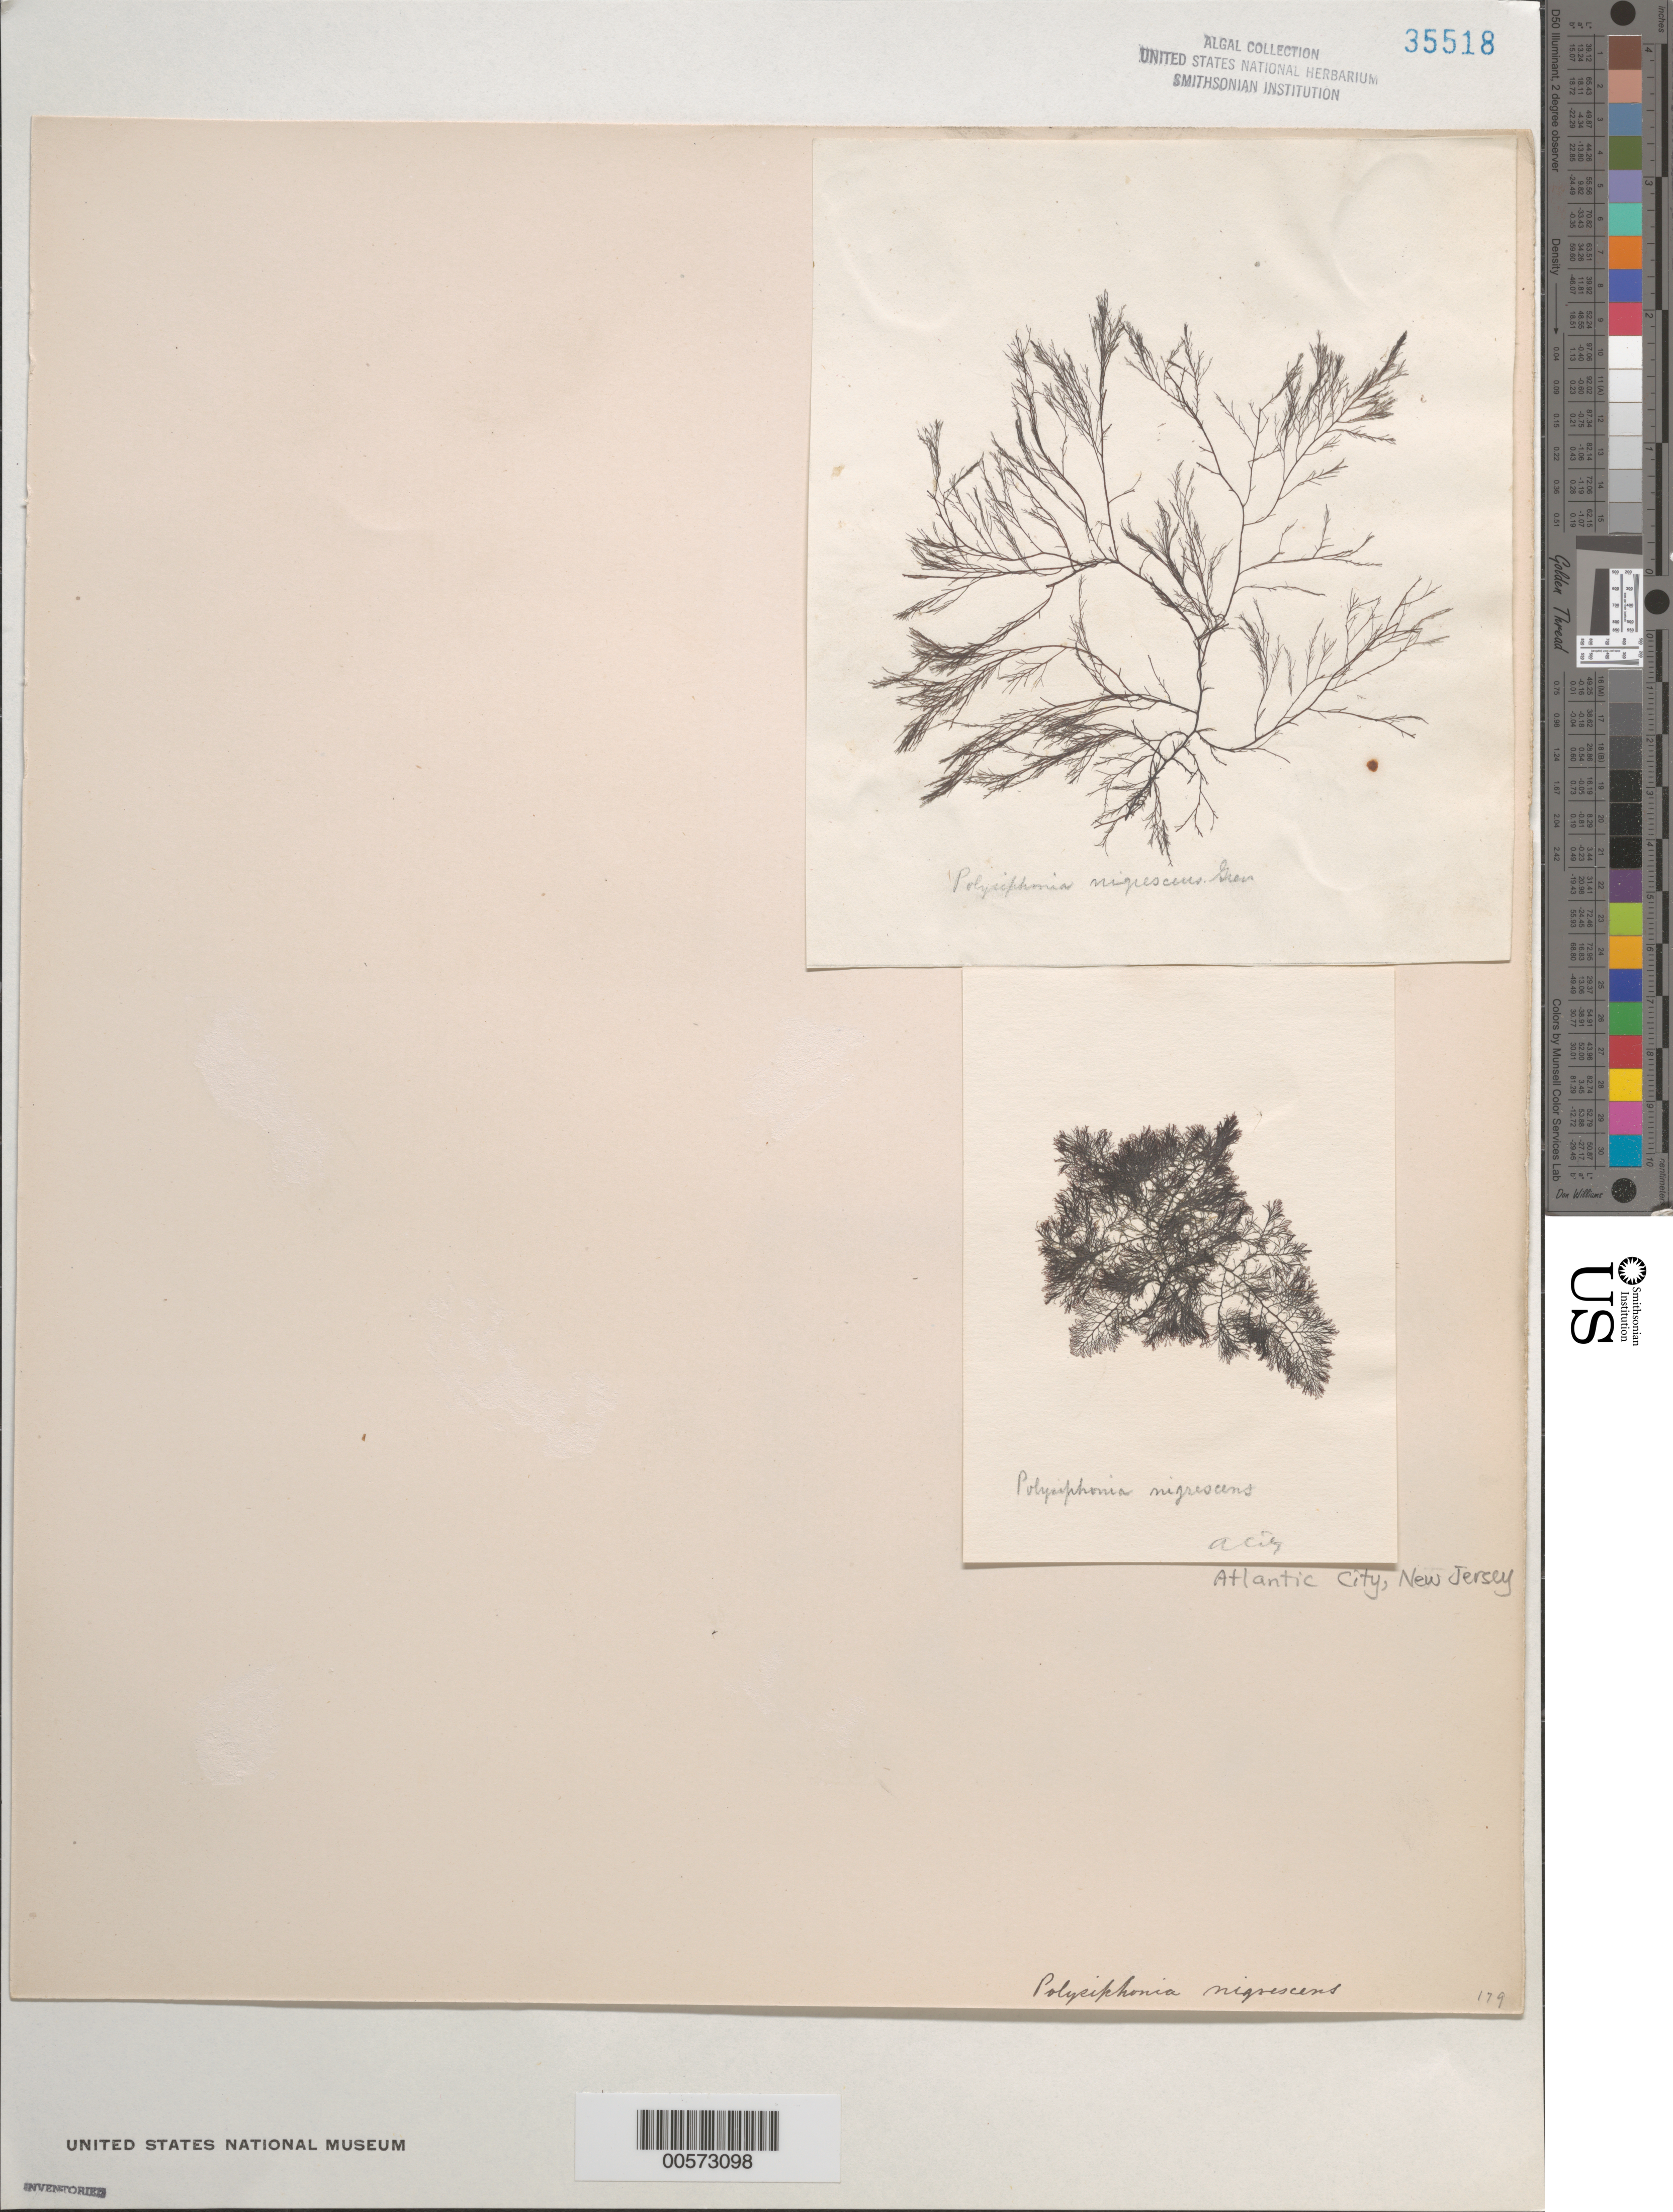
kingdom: Plantae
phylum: Rhodophyta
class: Florideophyceae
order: Ceramiales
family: Rhodomelaceae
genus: Vertebrata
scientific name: Vertebrata fucoides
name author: (Hudson) Kuntze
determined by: Algae name updating Project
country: United States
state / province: New Jersey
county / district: Atlantic County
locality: Atlantic City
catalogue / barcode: US 35518